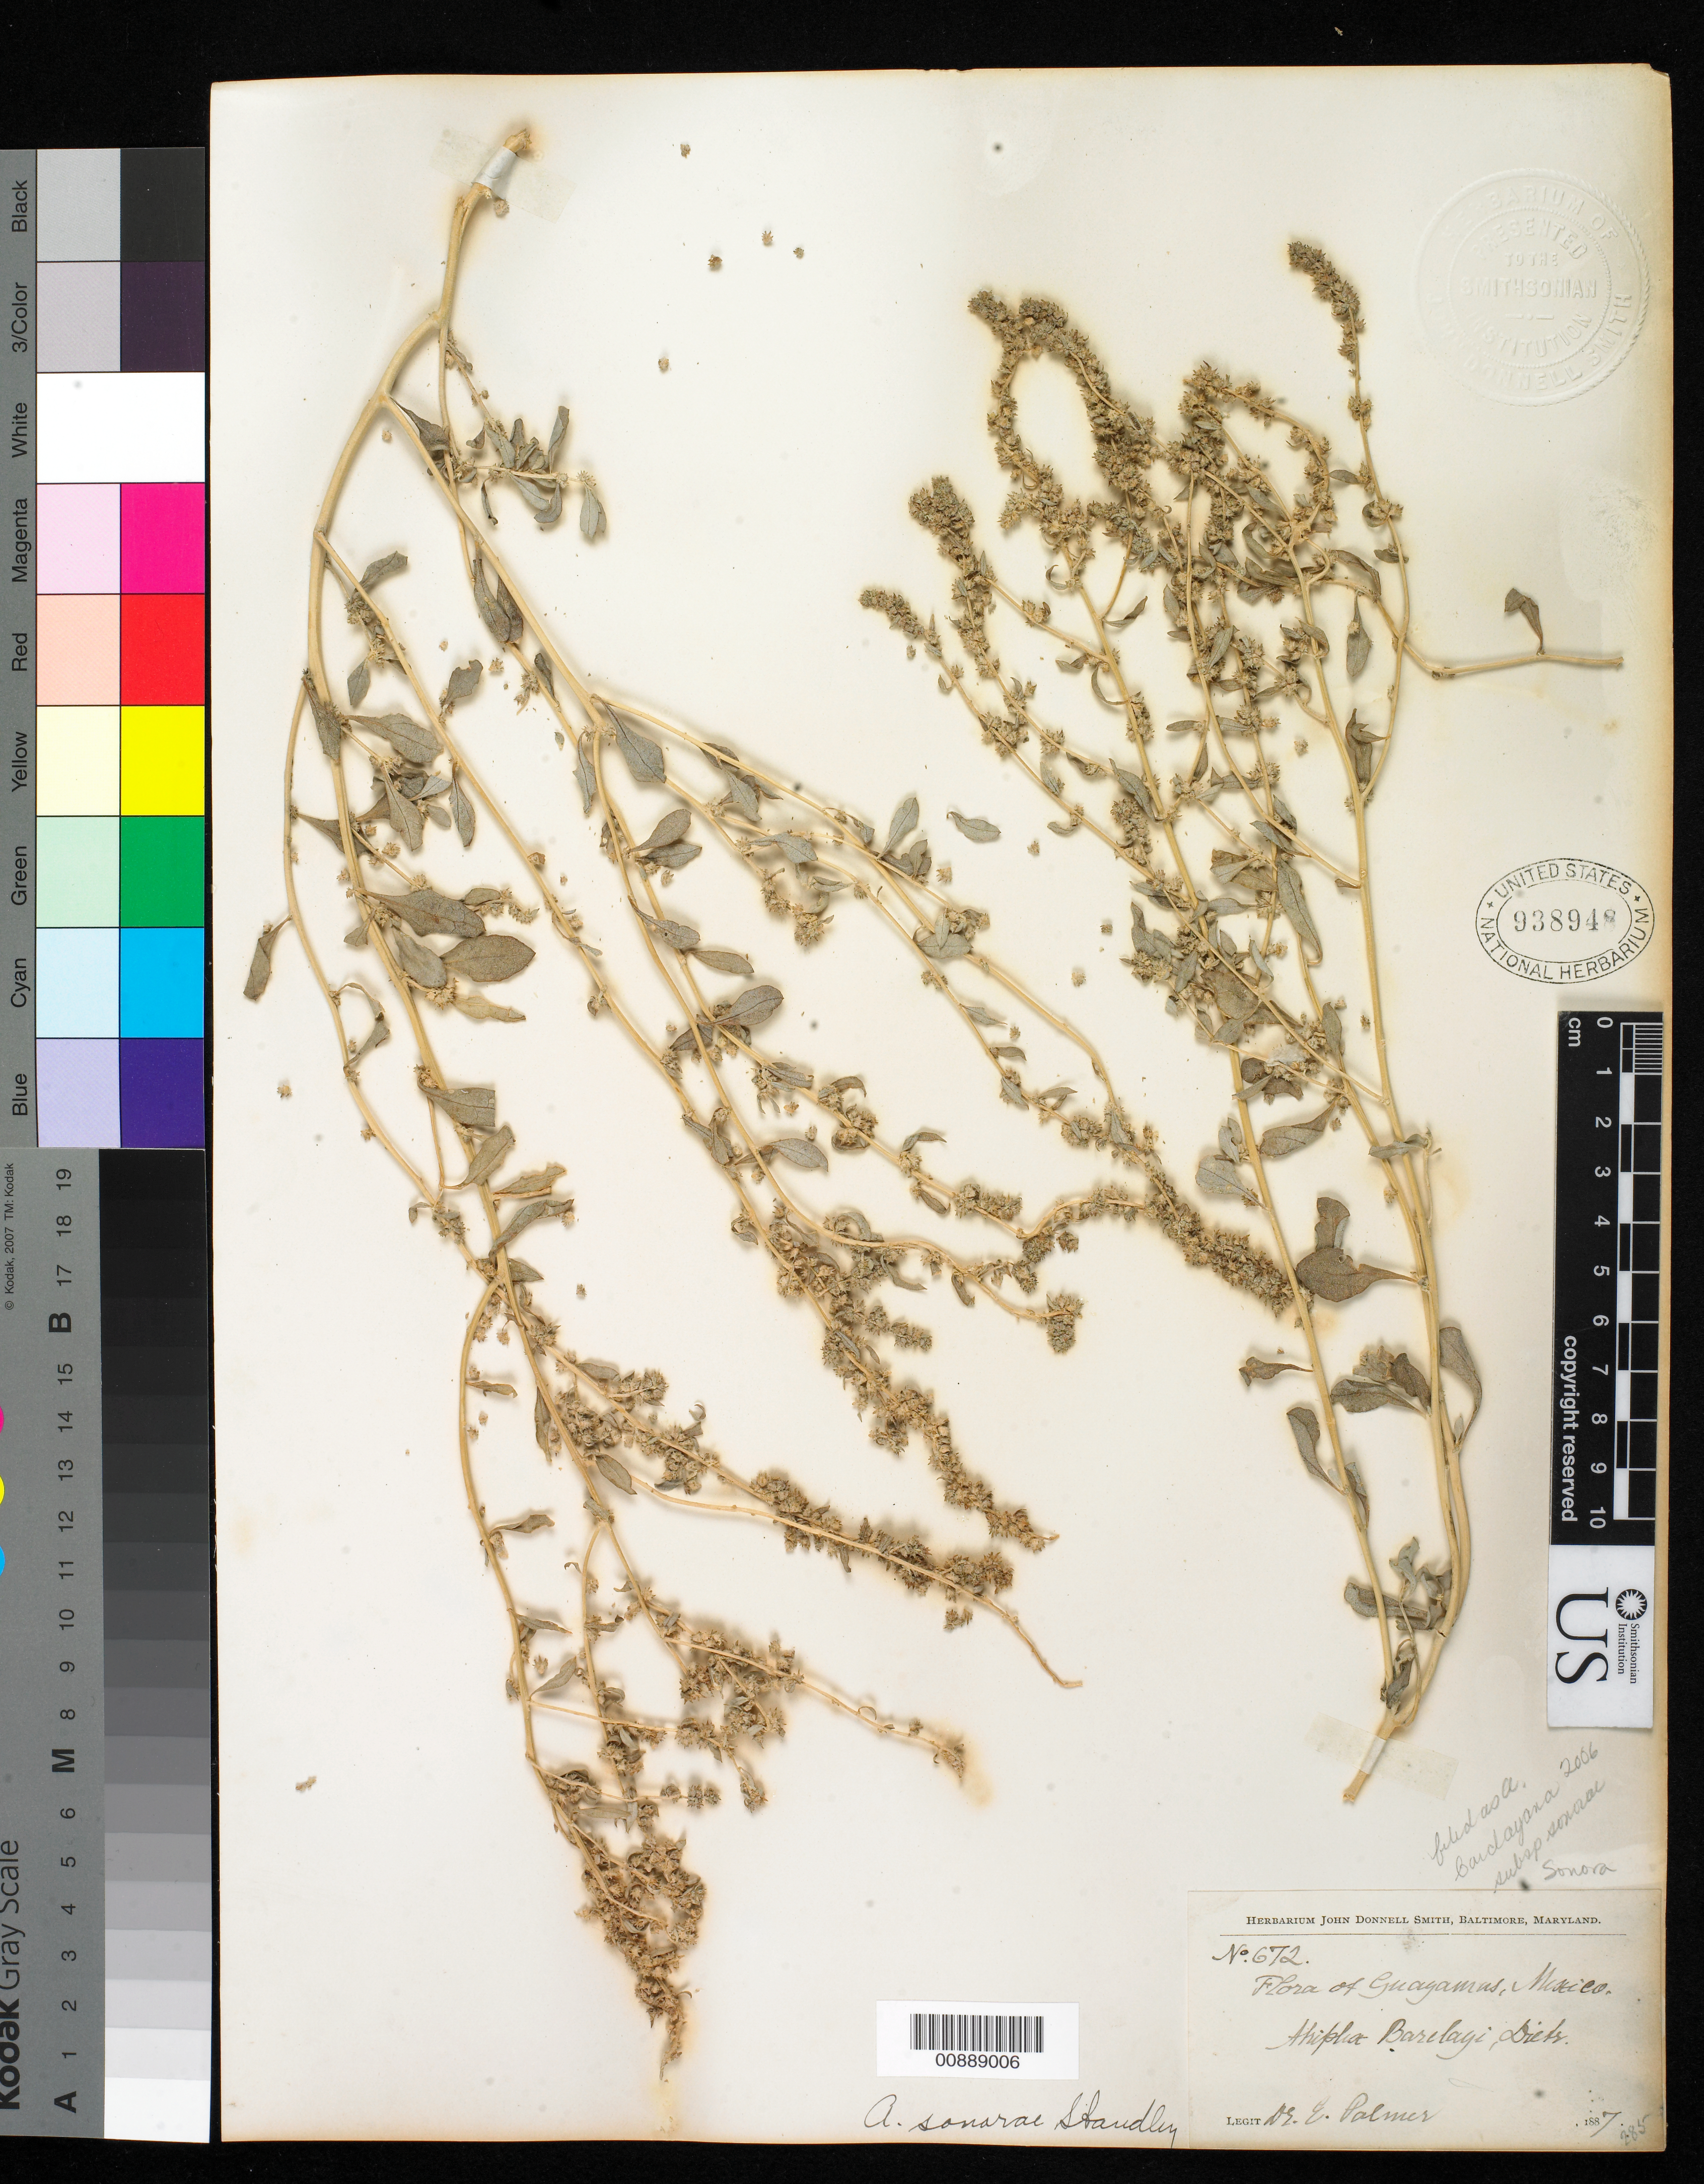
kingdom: Plantae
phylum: Tracheophyta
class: Magnoliopsida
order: Caryophyllales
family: Amaranthaceae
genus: Atriplex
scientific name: Atriplex barclayana subsp. sonorae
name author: (Standl.) H.M. Hall & Clem.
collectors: E. Palmer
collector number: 672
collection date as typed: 1887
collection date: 1887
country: Mexico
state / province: Sonora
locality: Guayamas, Sonora.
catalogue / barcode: US 938948